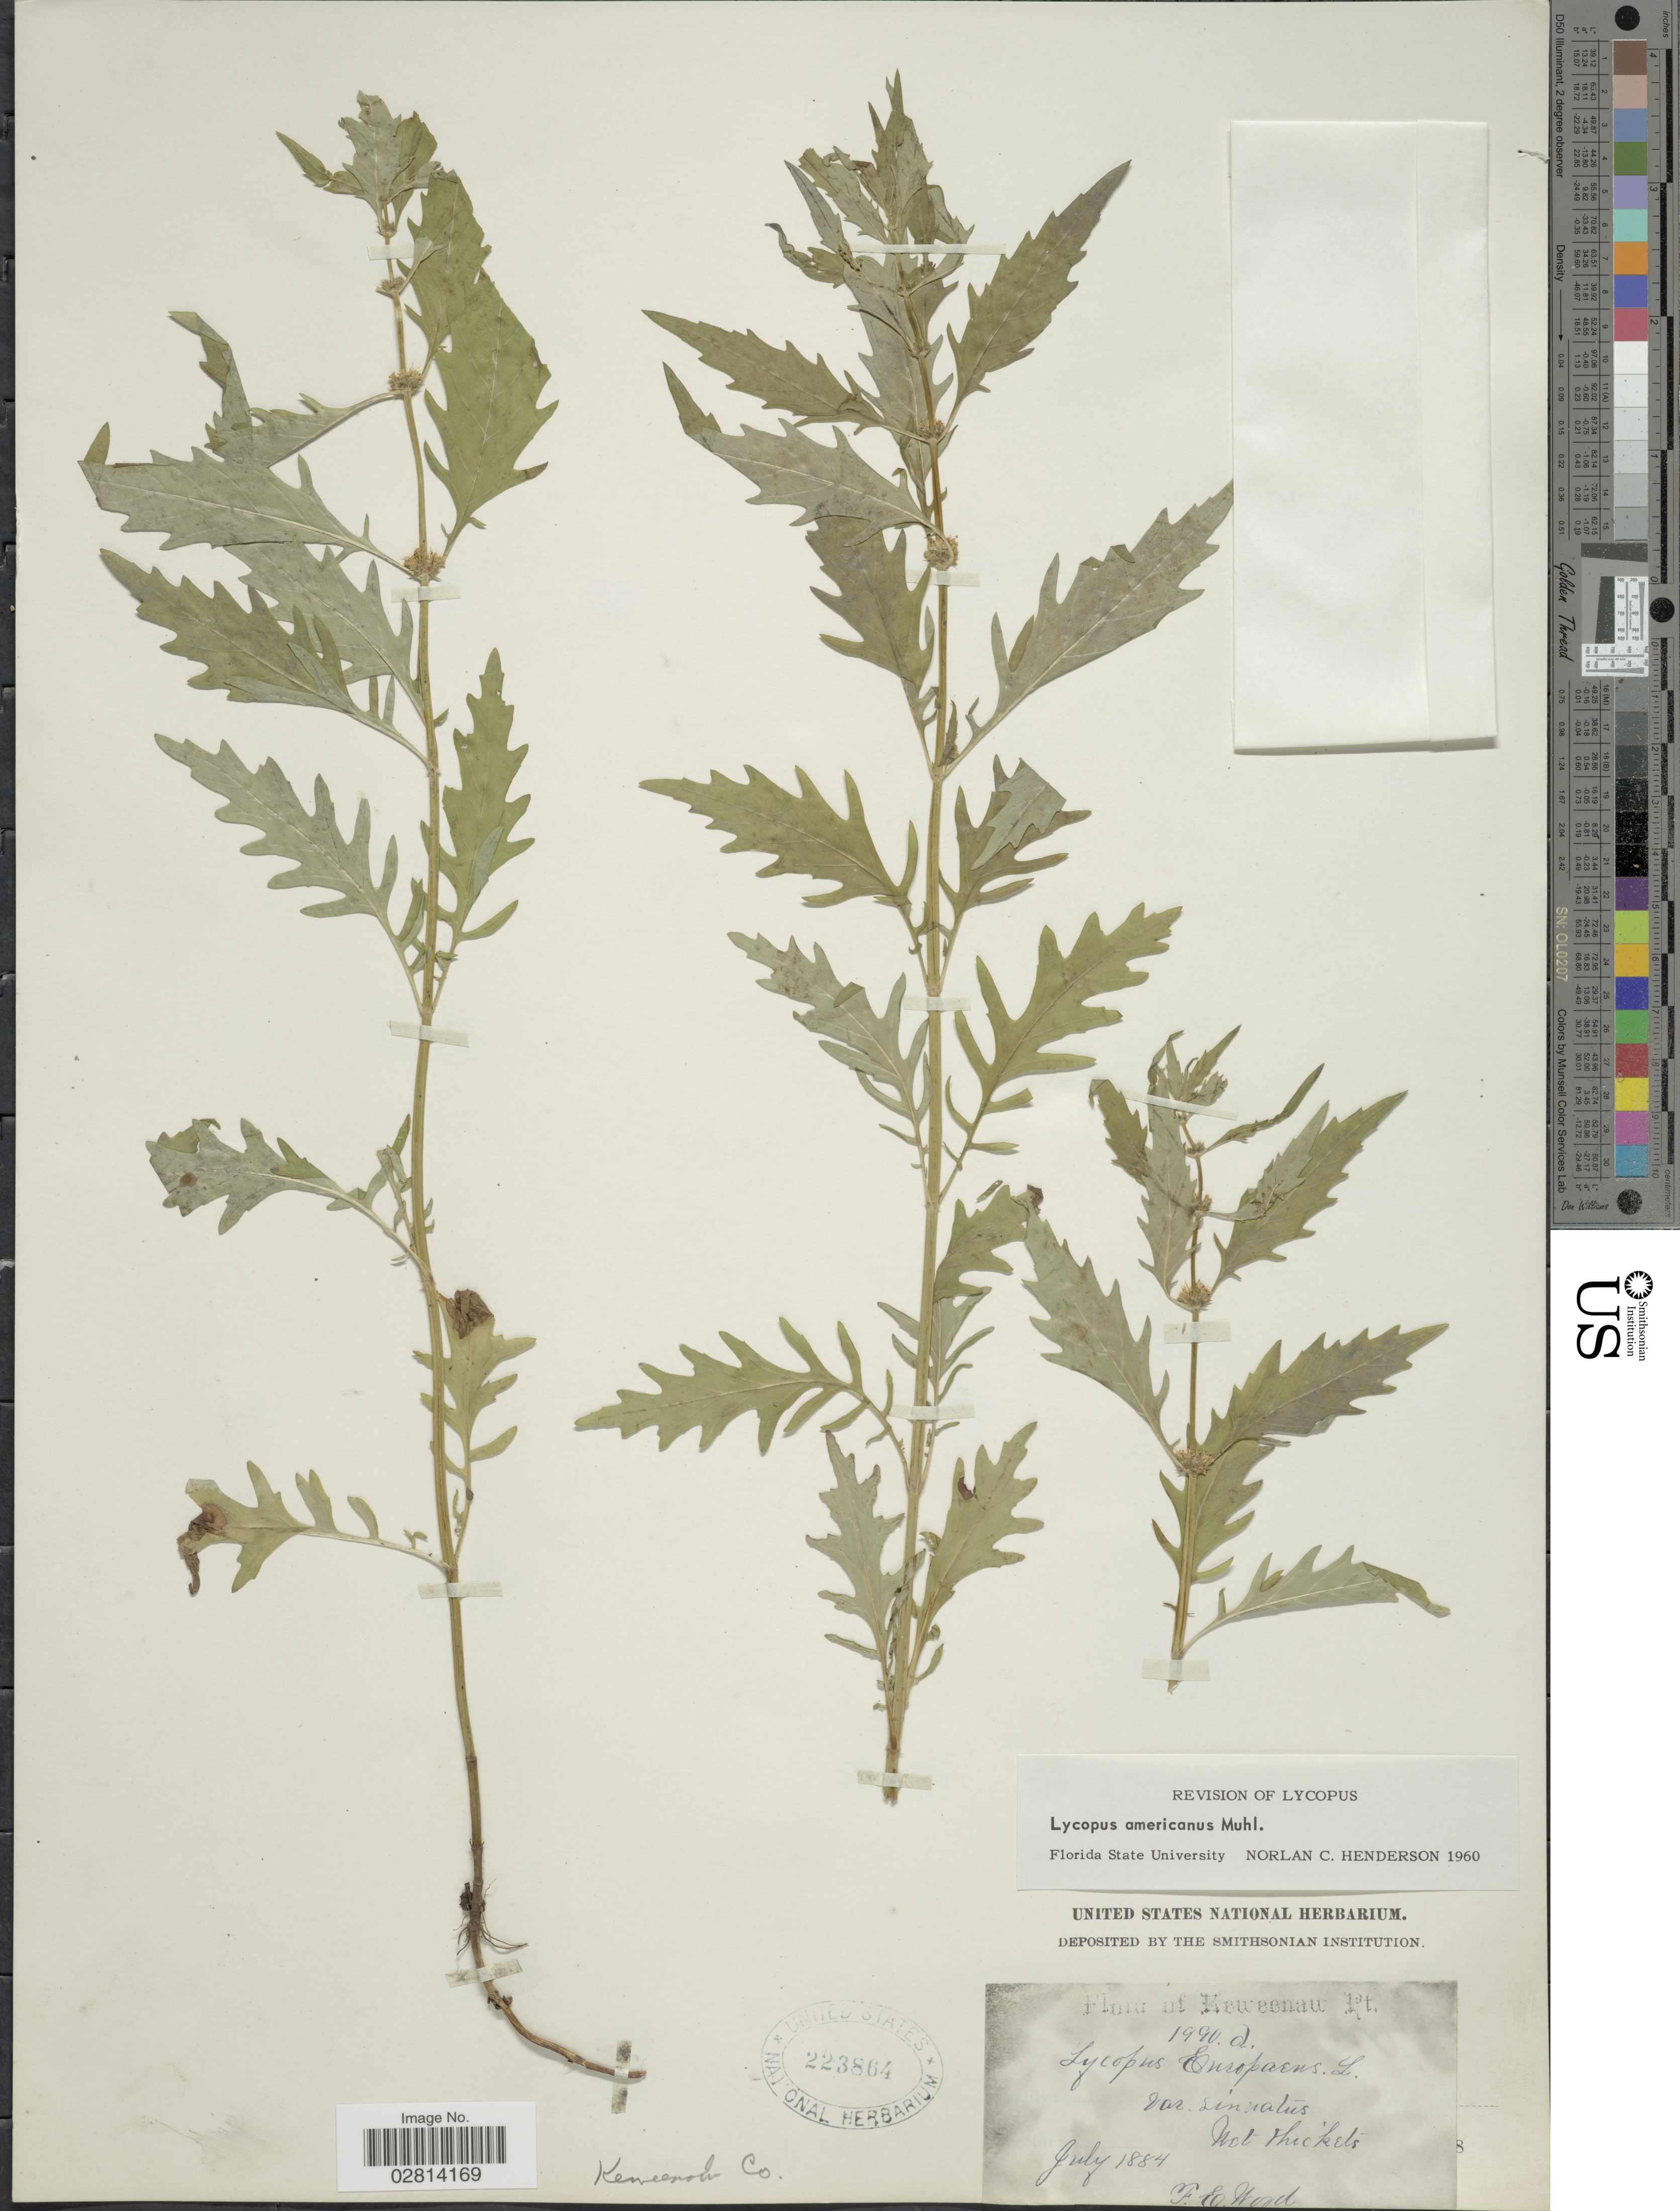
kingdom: Plantae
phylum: Tracheophyta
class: Magnoliopsida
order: Lamiales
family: Lamiaceae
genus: Lycopus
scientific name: Lycopus americanus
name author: Muhl. ex W.P.C. Barton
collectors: F. Wood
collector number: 1990d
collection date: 1884-07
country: United States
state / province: Michigan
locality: Keweenaw Pt., Keweenaw Co.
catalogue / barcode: US 223864